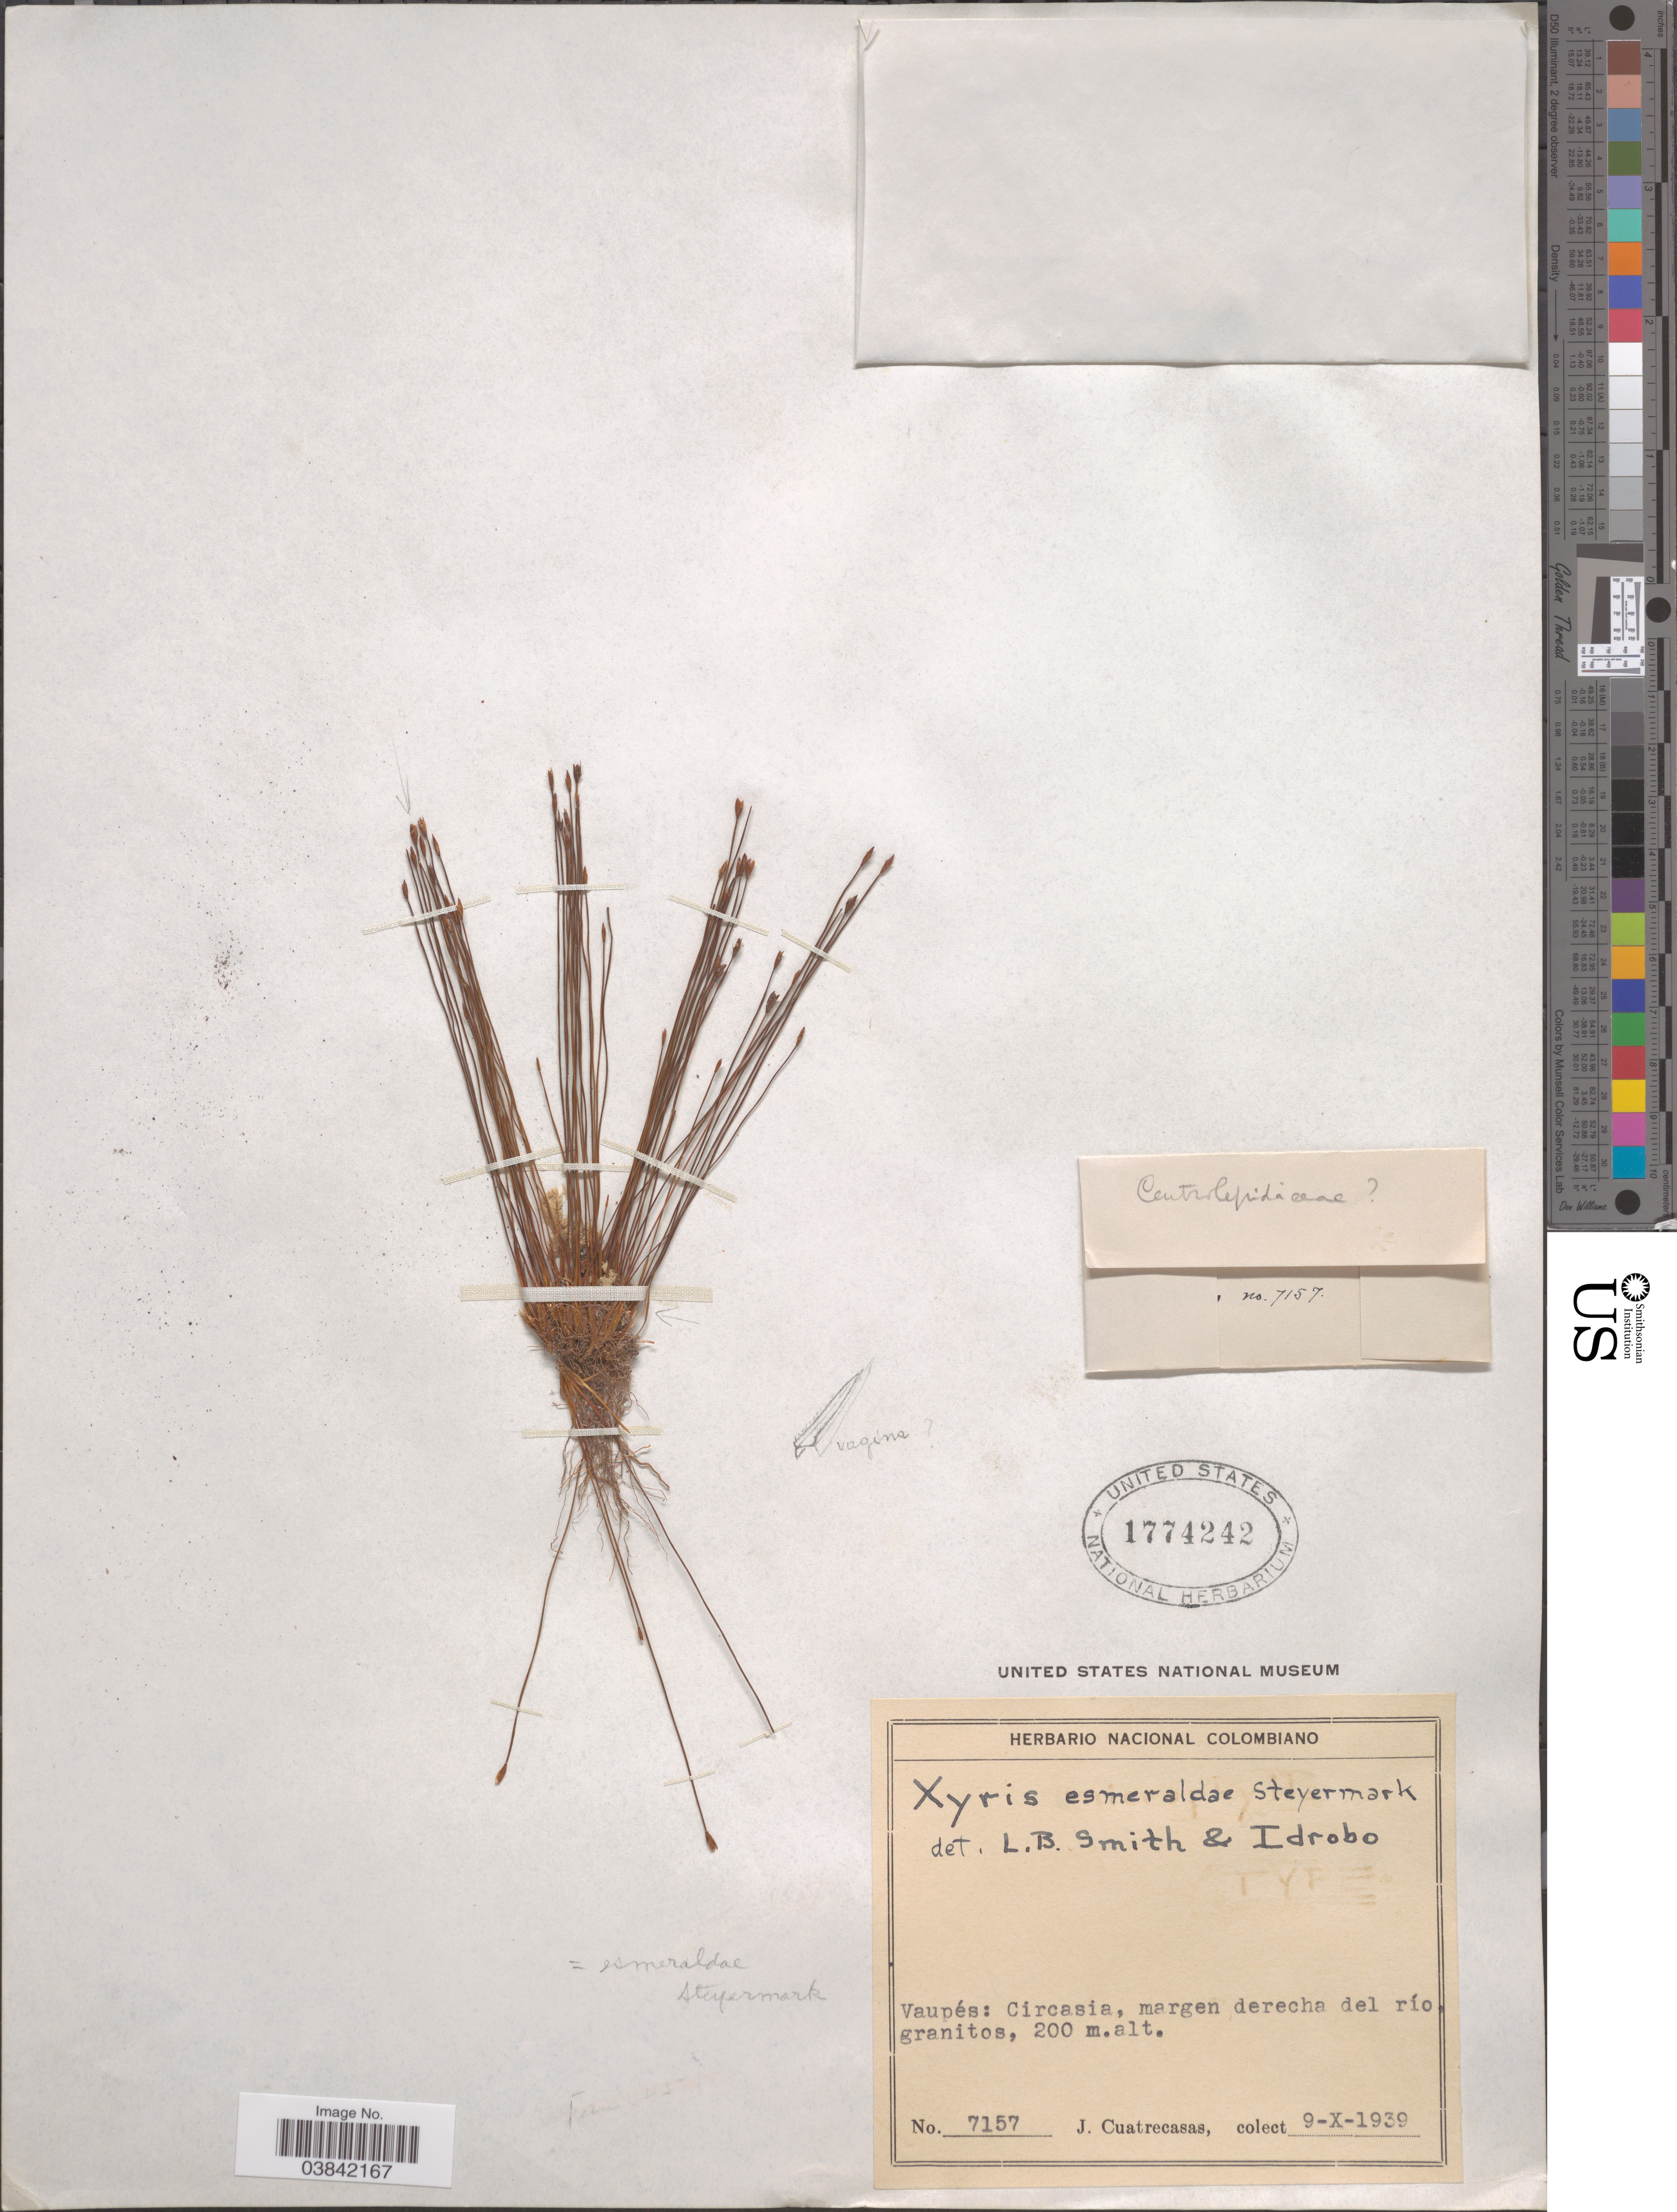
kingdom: Plantae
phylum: Tracheophyta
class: Liliopsida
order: Poales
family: Xyridaceae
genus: Xyris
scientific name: Xyris esmeraldae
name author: Steyerm.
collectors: J. Cuatrecasas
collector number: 7157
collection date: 1939-10-09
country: Colombia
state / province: Vaupés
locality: Circasia, margen derecha del río granitos.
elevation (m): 200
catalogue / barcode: US 1774242